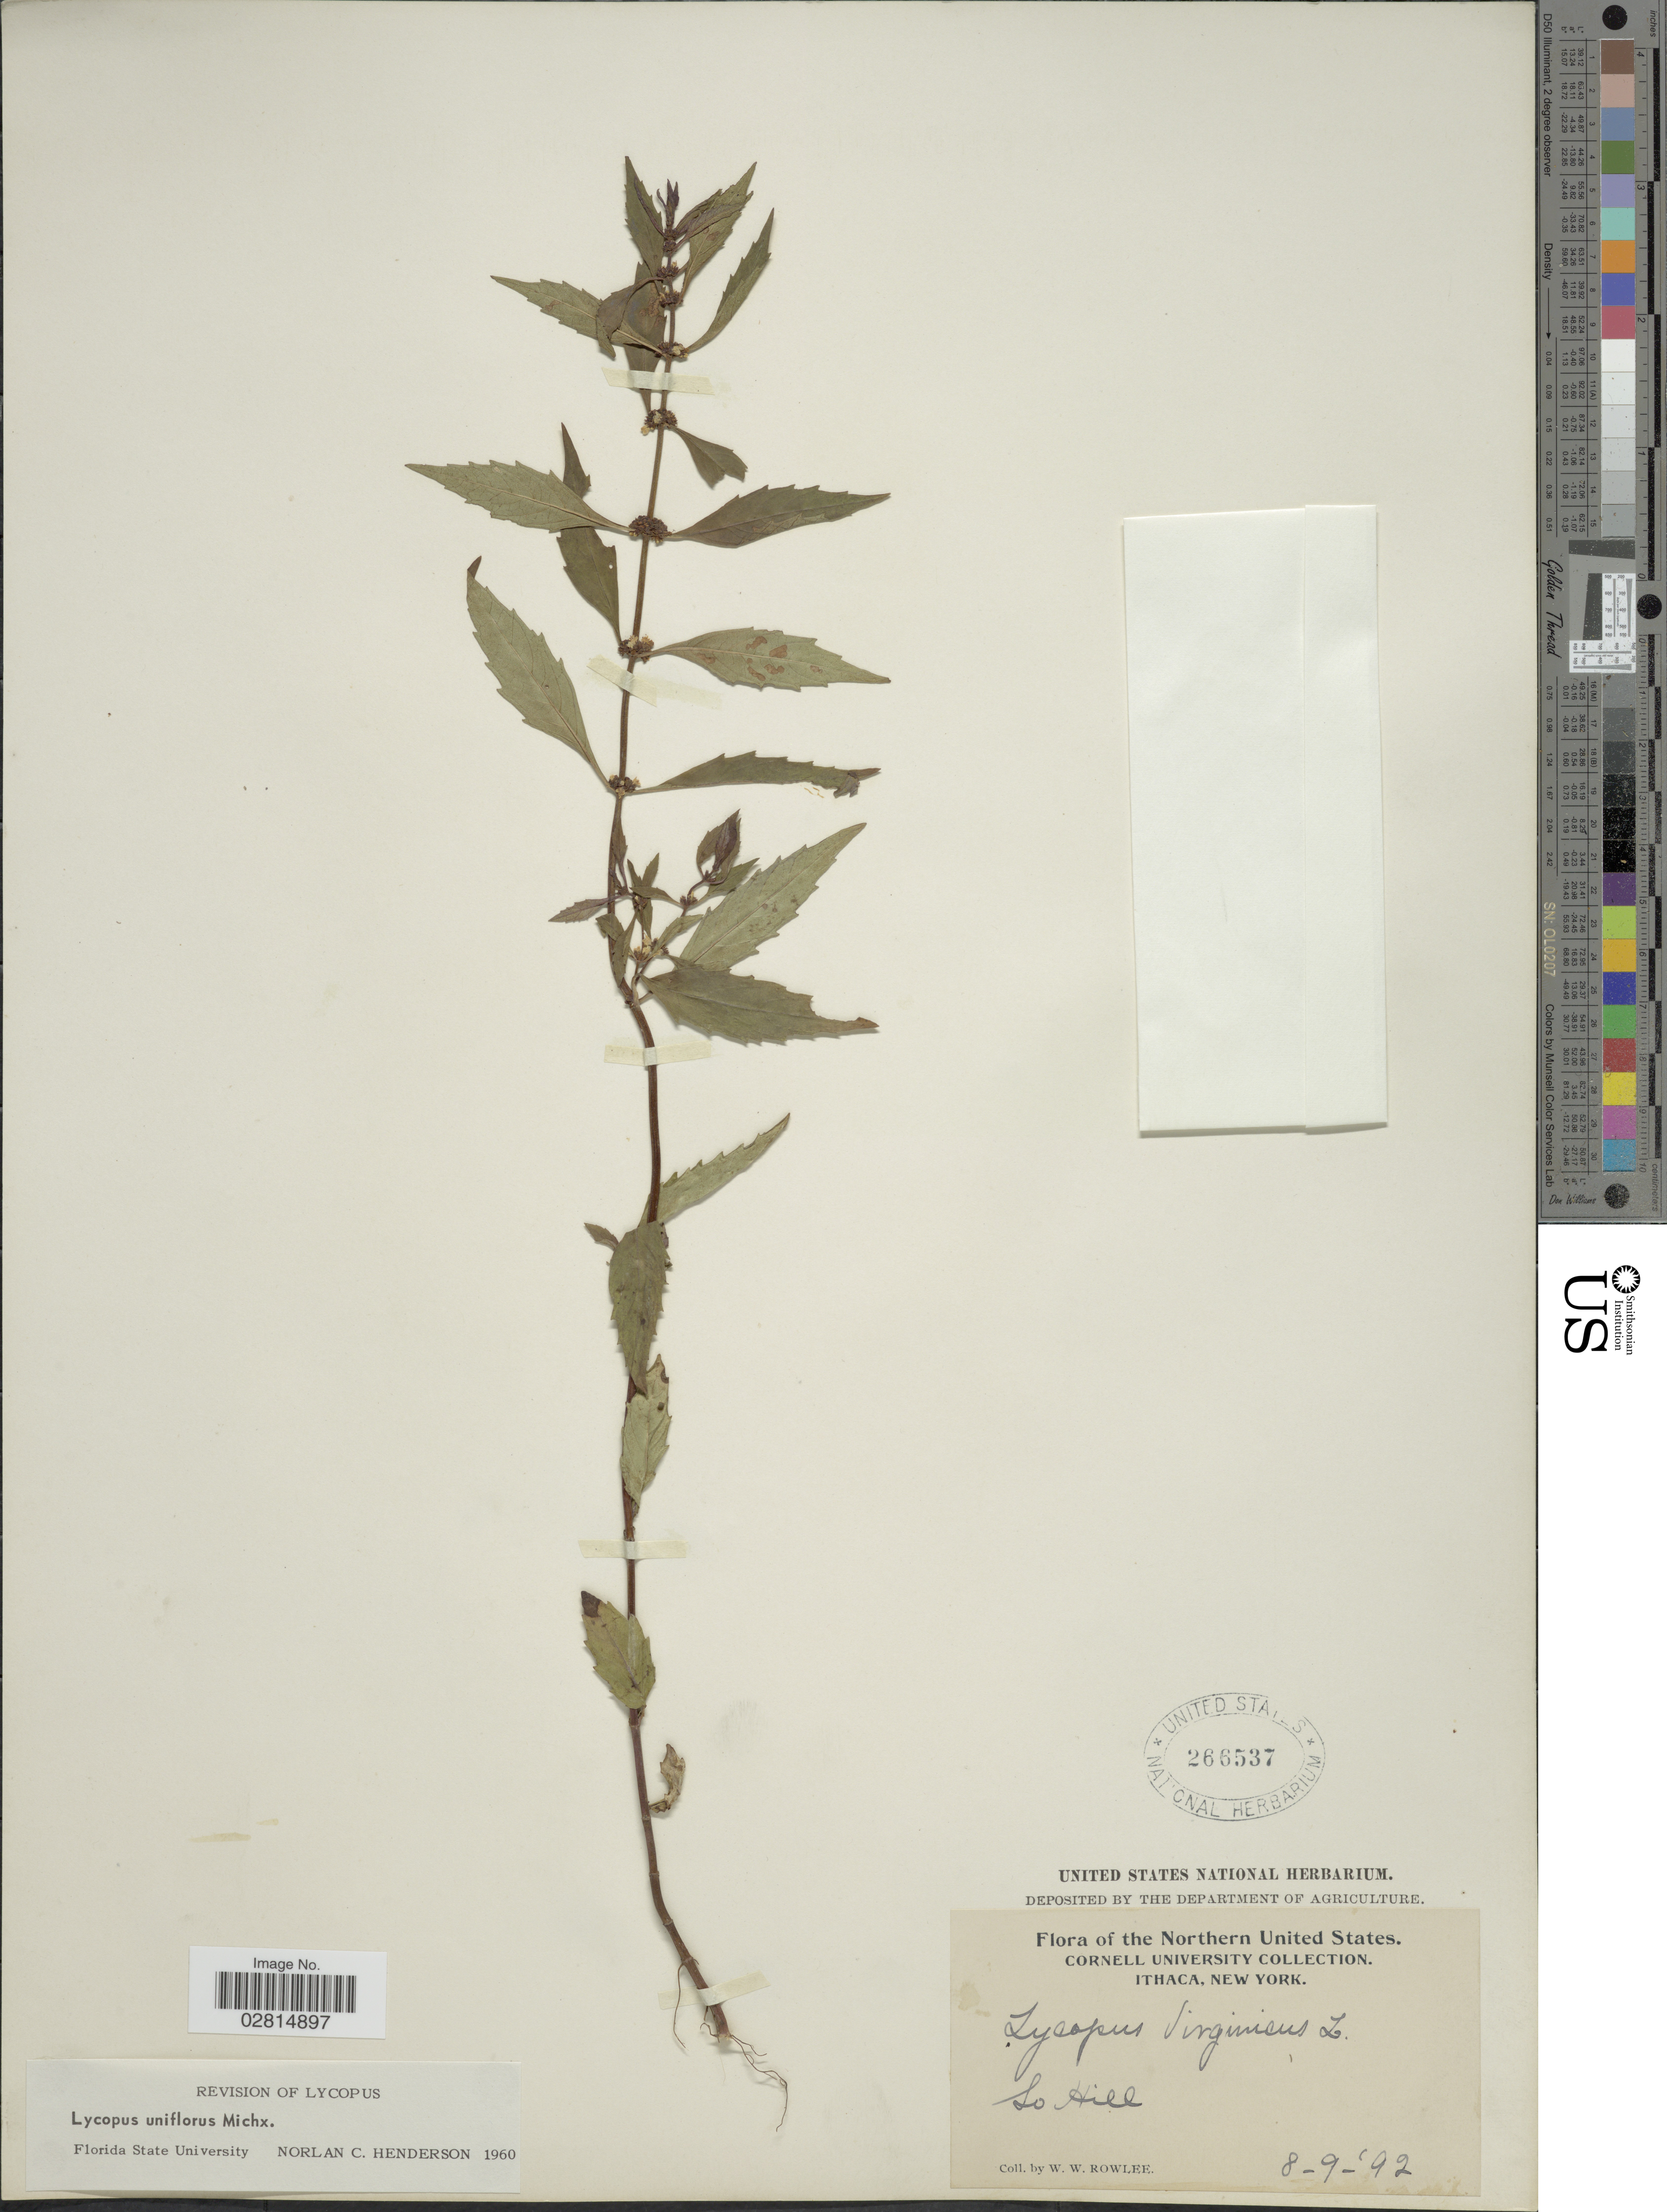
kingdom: Plantae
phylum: Tracheophyta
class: Magnoliopsida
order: Lamiales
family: Lamiaceae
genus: Lycopus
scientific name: Lycopus uniflorus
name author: Michx.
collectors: W. W. Rowlee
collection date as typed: Transcribed d/m/y: 9/8/92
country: United States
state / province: New York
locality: Northern United States, Ithaca, Lo Hill.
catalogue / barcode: US 266537